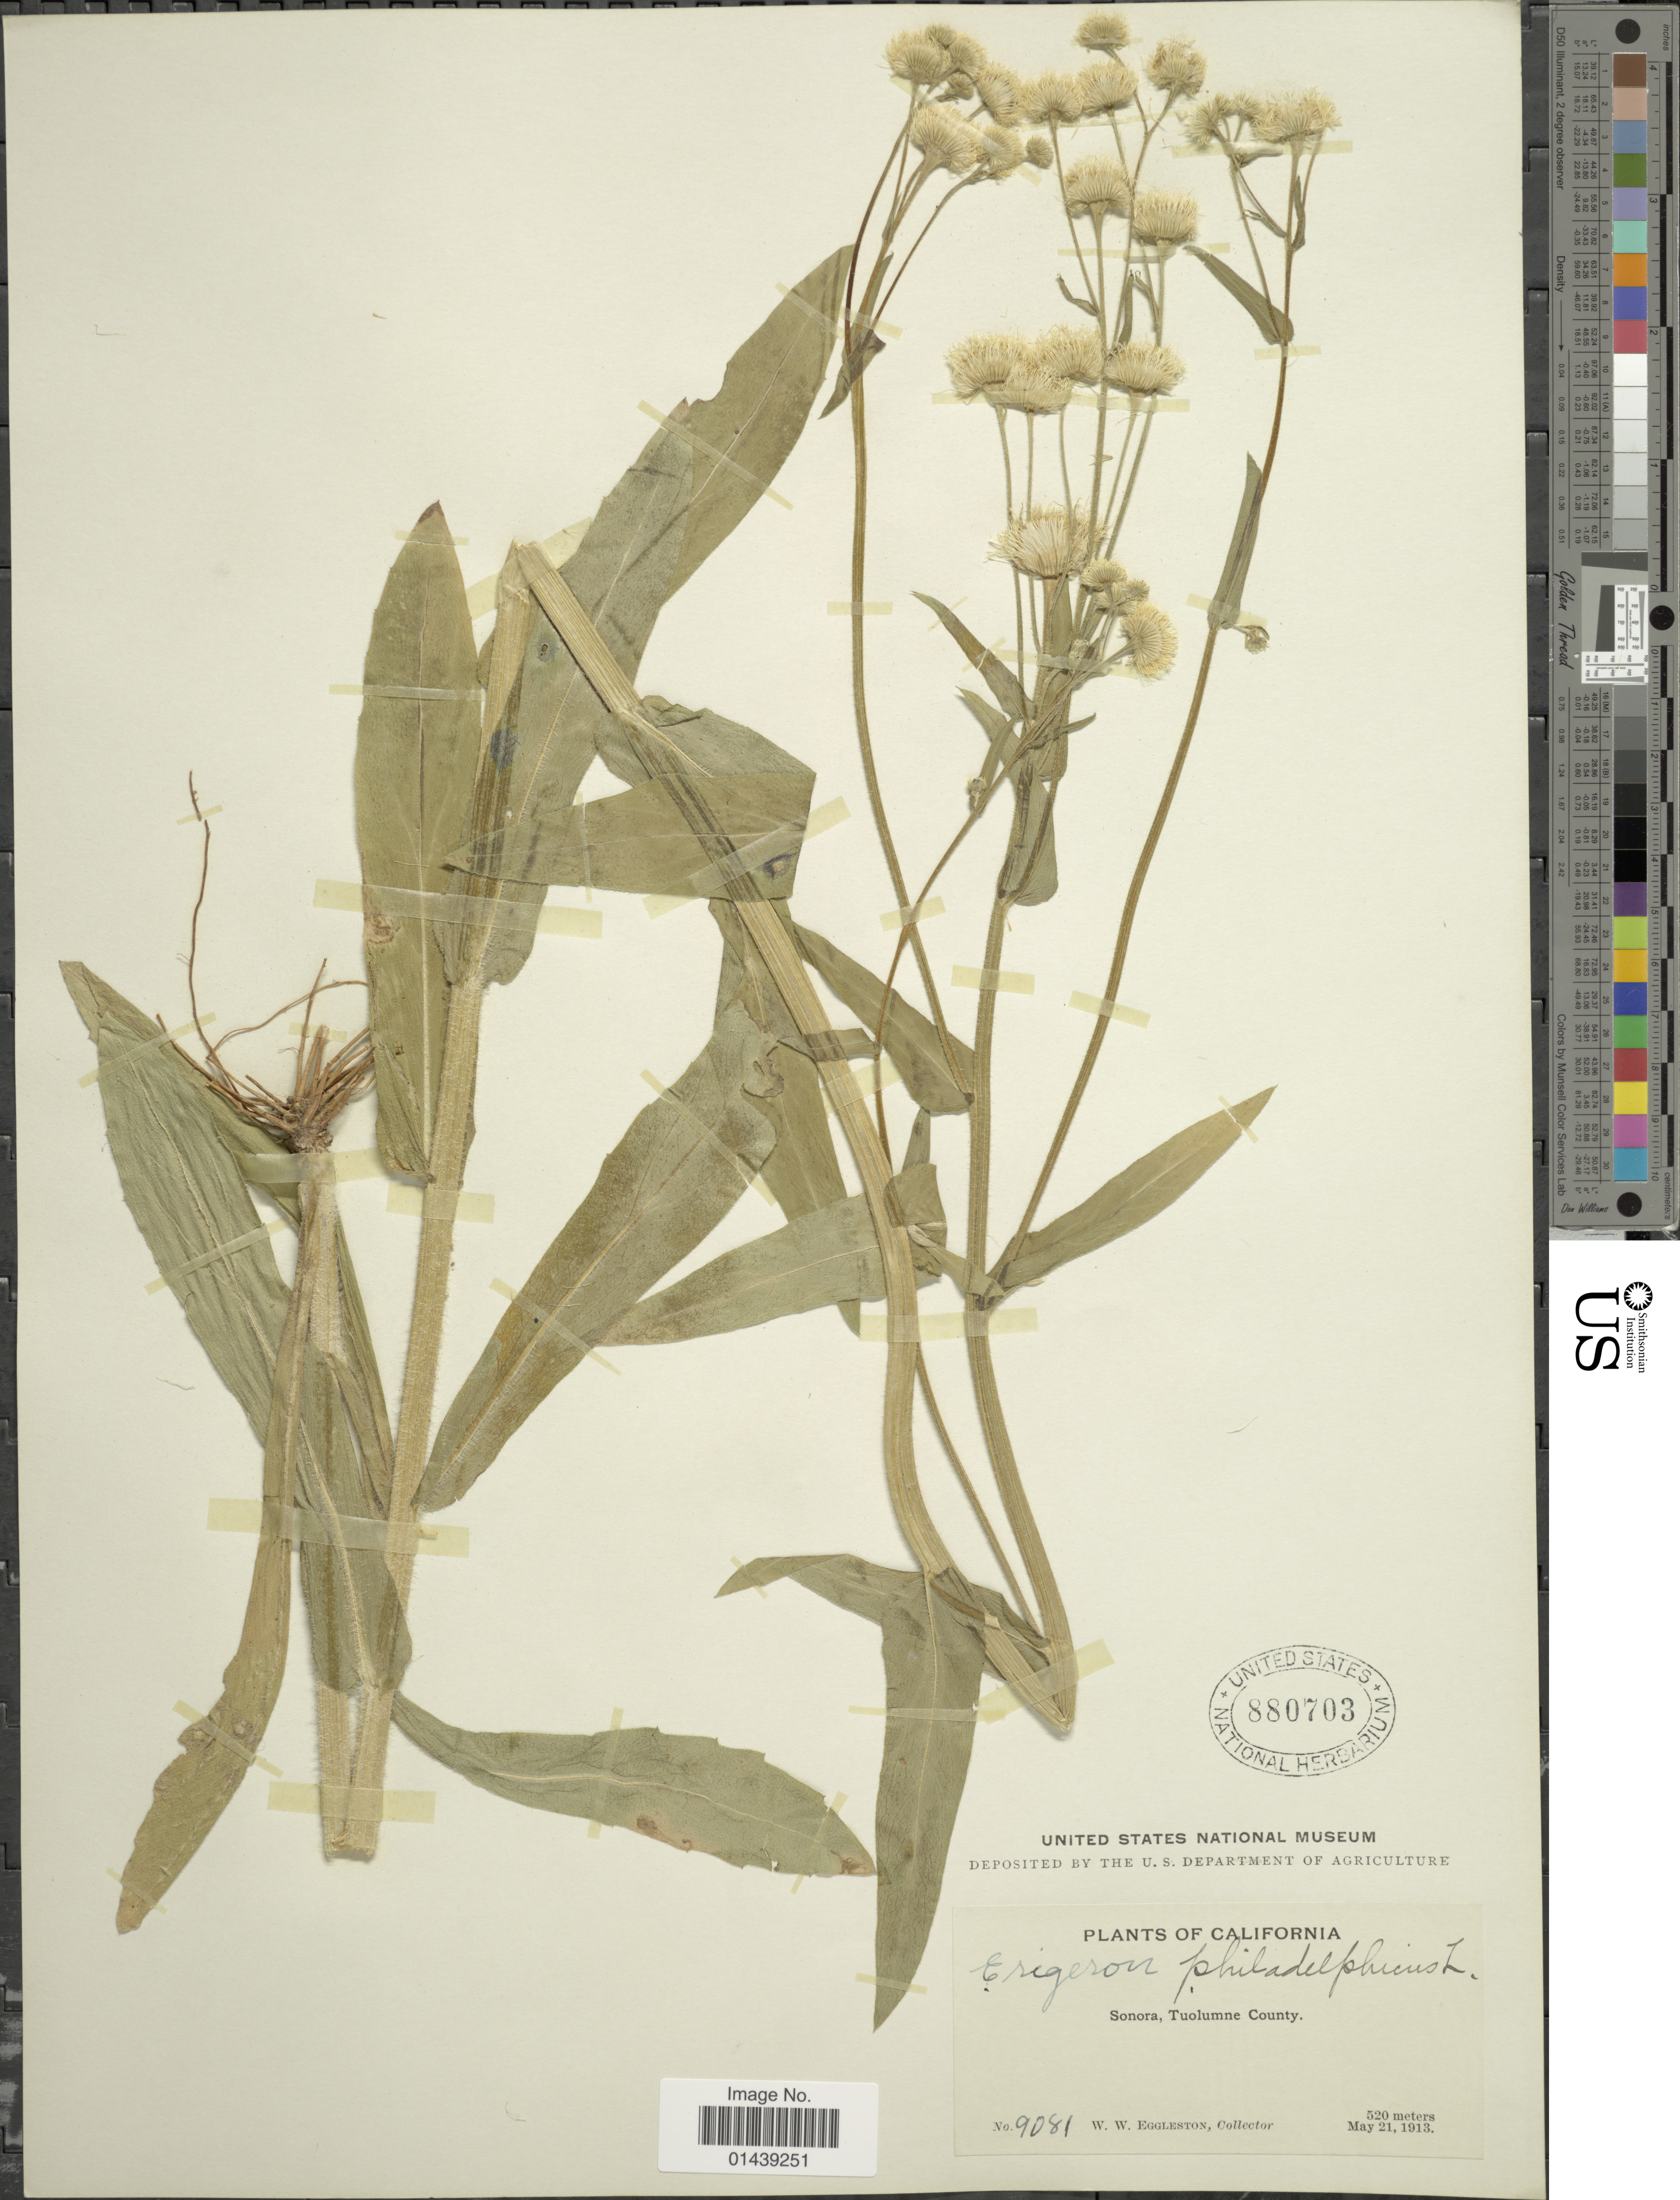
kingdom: Plantae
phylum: Tracheophyta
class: Magnoliopsida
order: Asterales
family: Asteraceae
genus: Erigeron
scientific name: Erigeron philadelphicus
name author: L.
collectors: W. W. Eggleston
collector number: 9081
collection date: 1913-05-21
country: United States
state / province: California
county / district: Tuolumne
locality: Sonora, Tuolumne County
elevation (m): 520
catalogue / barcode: US 880703